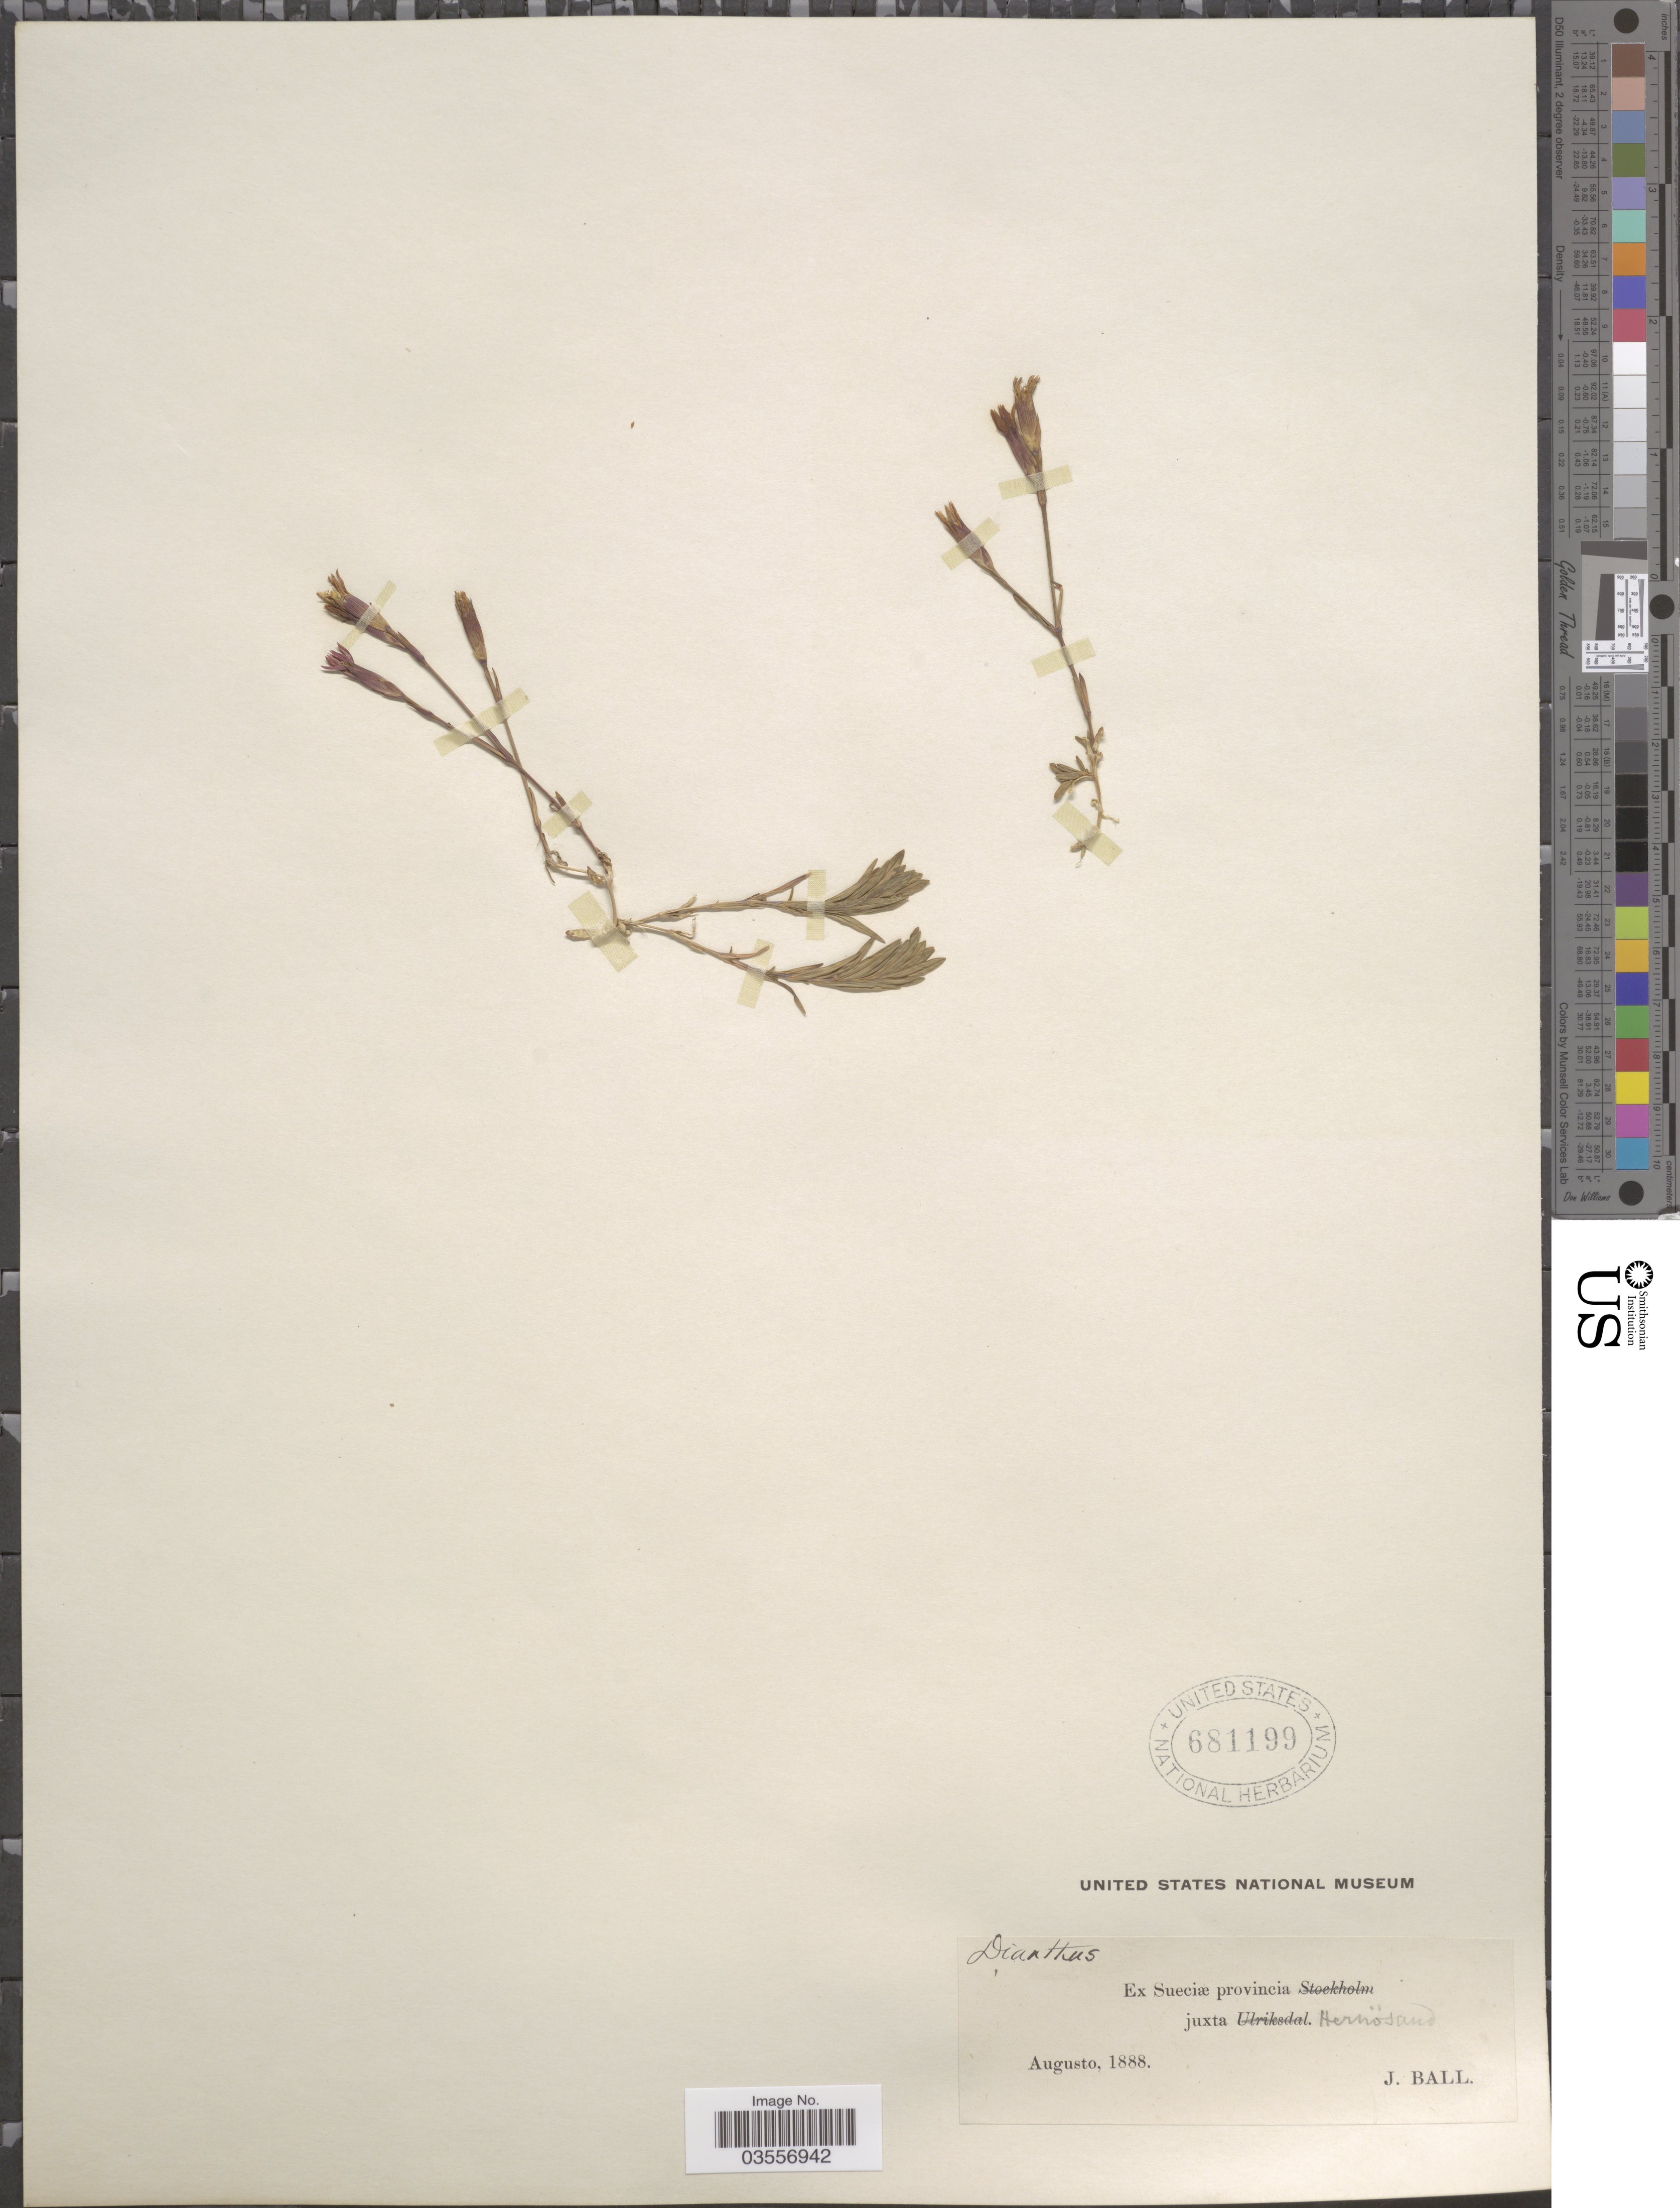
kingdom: Plantae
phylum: Tracheophyta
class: Magnoliopsida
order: Caryophyllales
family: Caryophyllaceae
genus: Dianthus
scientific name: Dianthus sp.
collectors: J. Ball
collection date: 1888-08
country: Sweden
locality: Ex Sueciæ provincia juxta Harnösand.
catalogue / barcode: US 681199